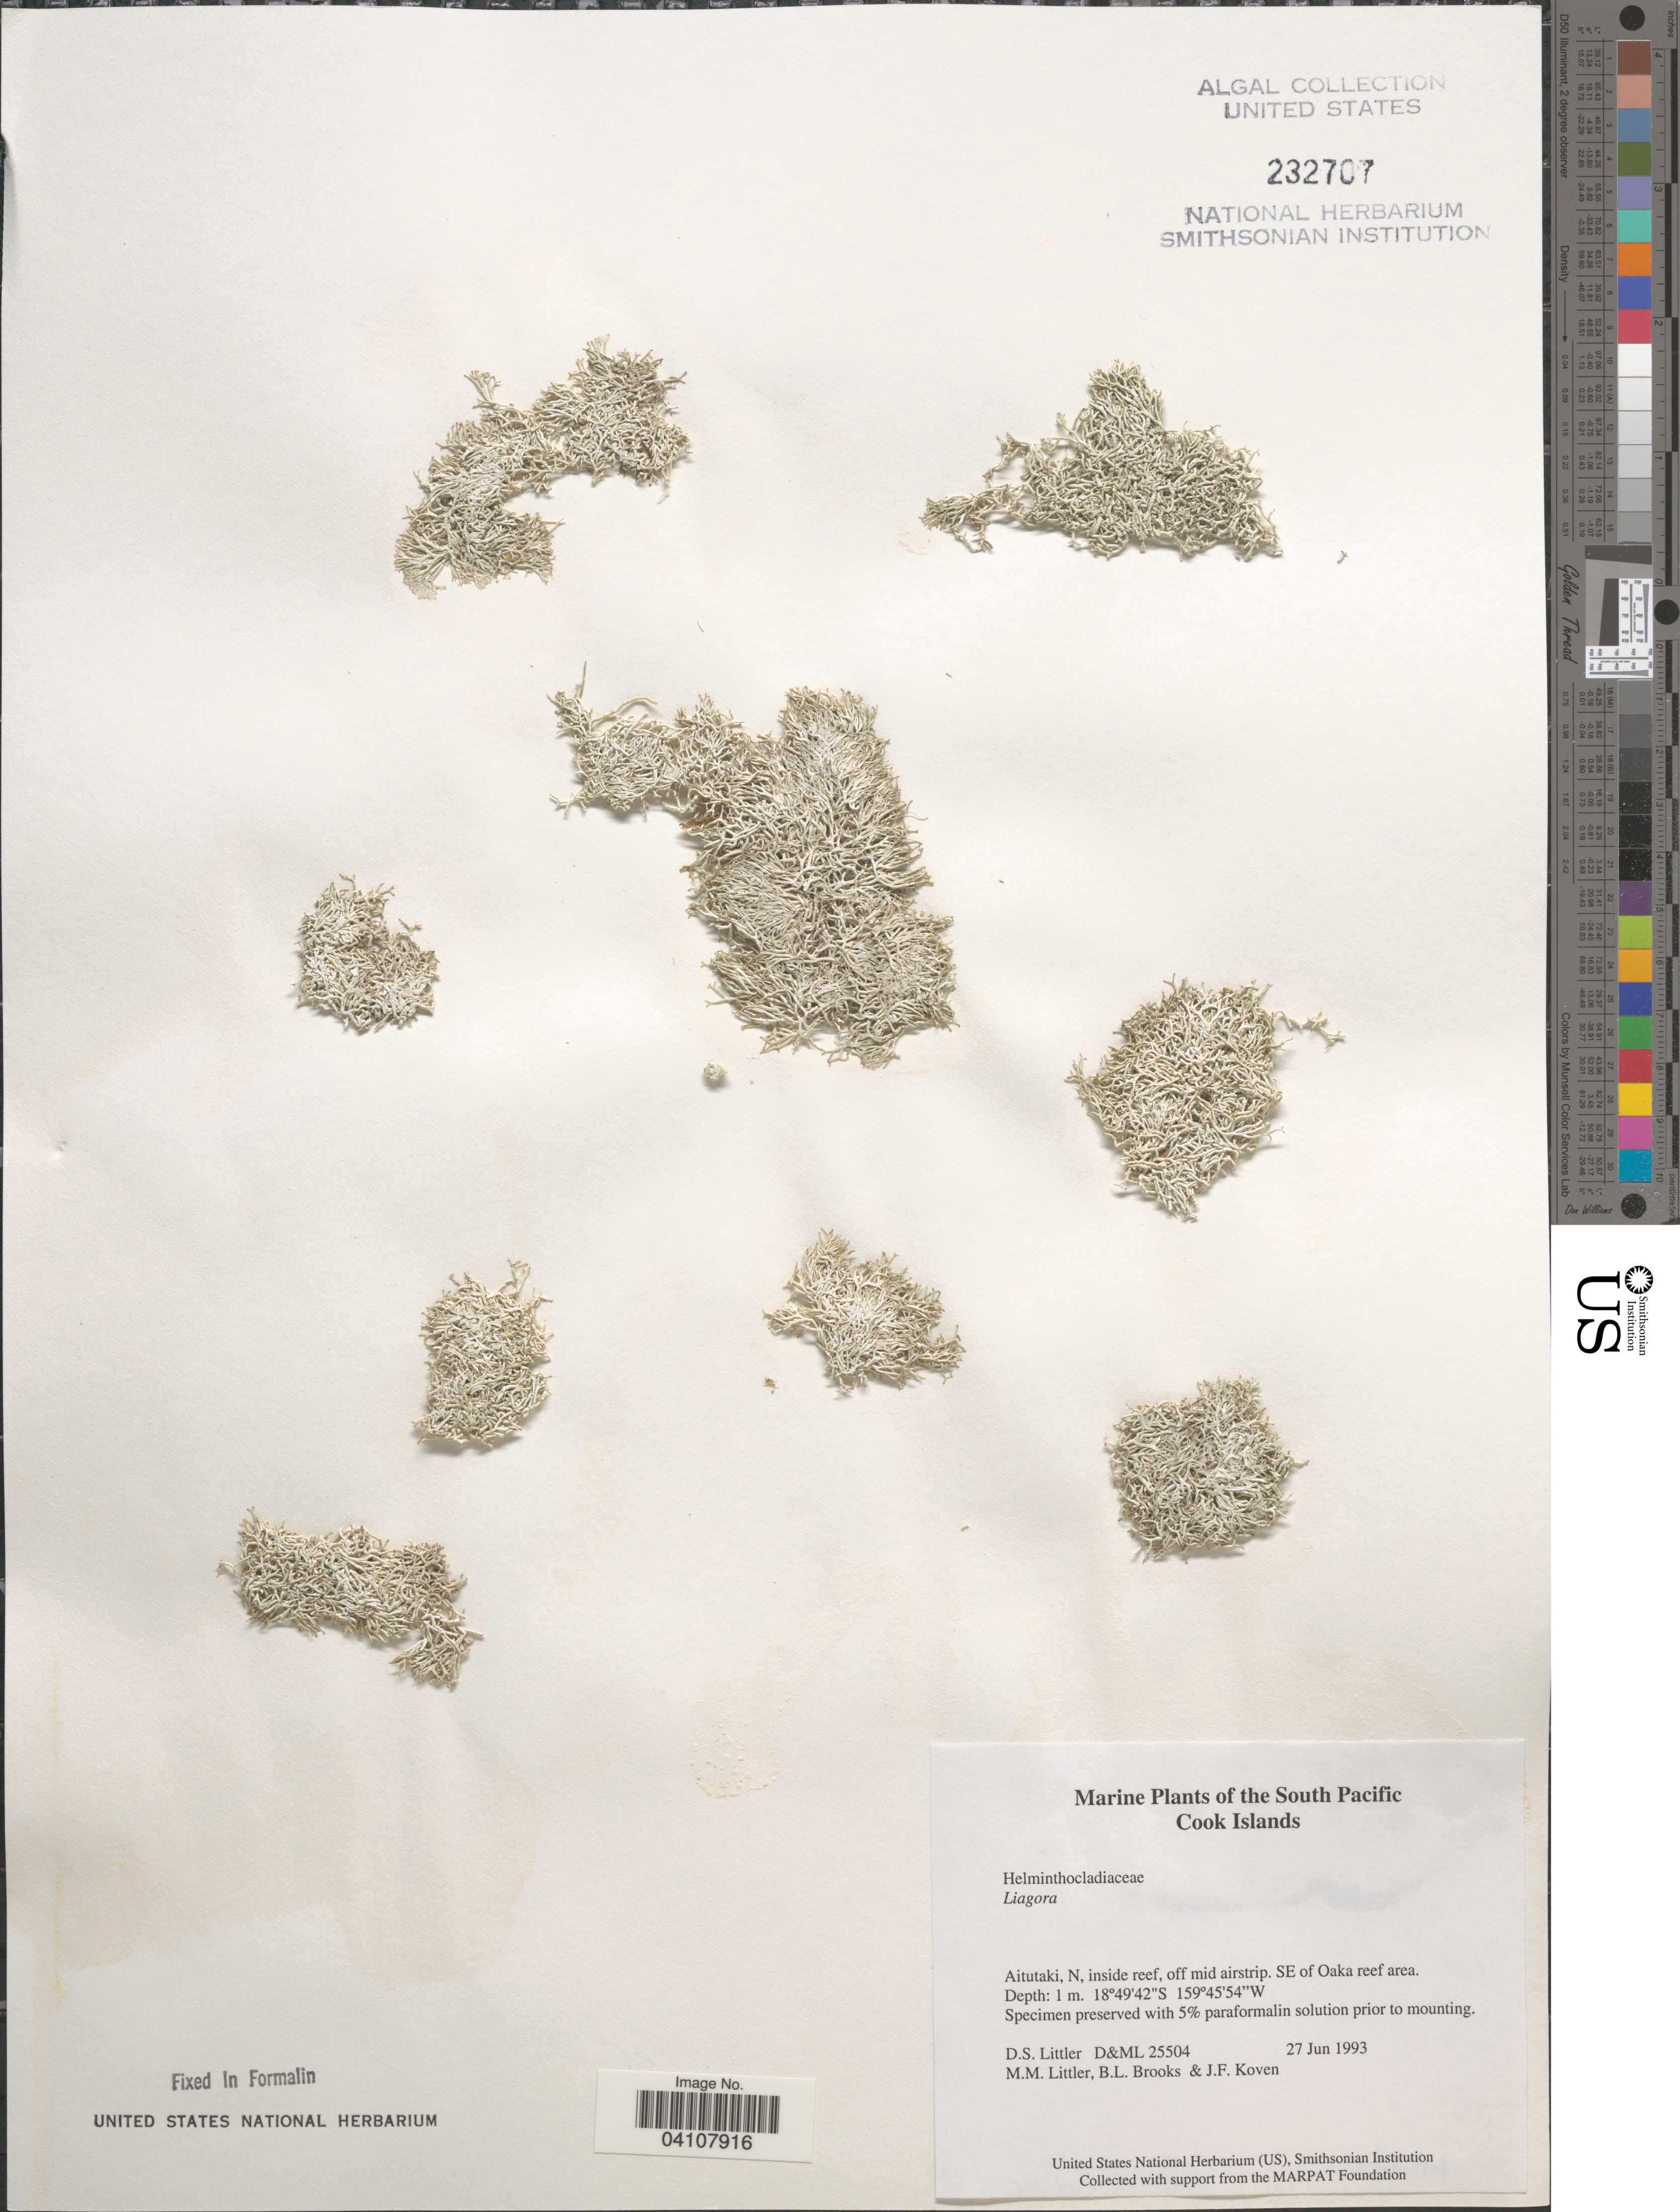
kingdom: Plantae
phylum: Rhodophyta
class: Florideophyceae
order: Nemaliales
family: Liagoraceae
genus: Liagora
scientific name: Liagora sp.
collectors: D. S. Littler, B. Brooks & J. Koven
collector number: D&ML25504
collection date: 1993-06-27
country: Cook Islands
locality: The South Pacific. Aitutaki, N, inside reef, off mid airstrip, SE of Oaka reef area.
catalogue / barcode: US 232707